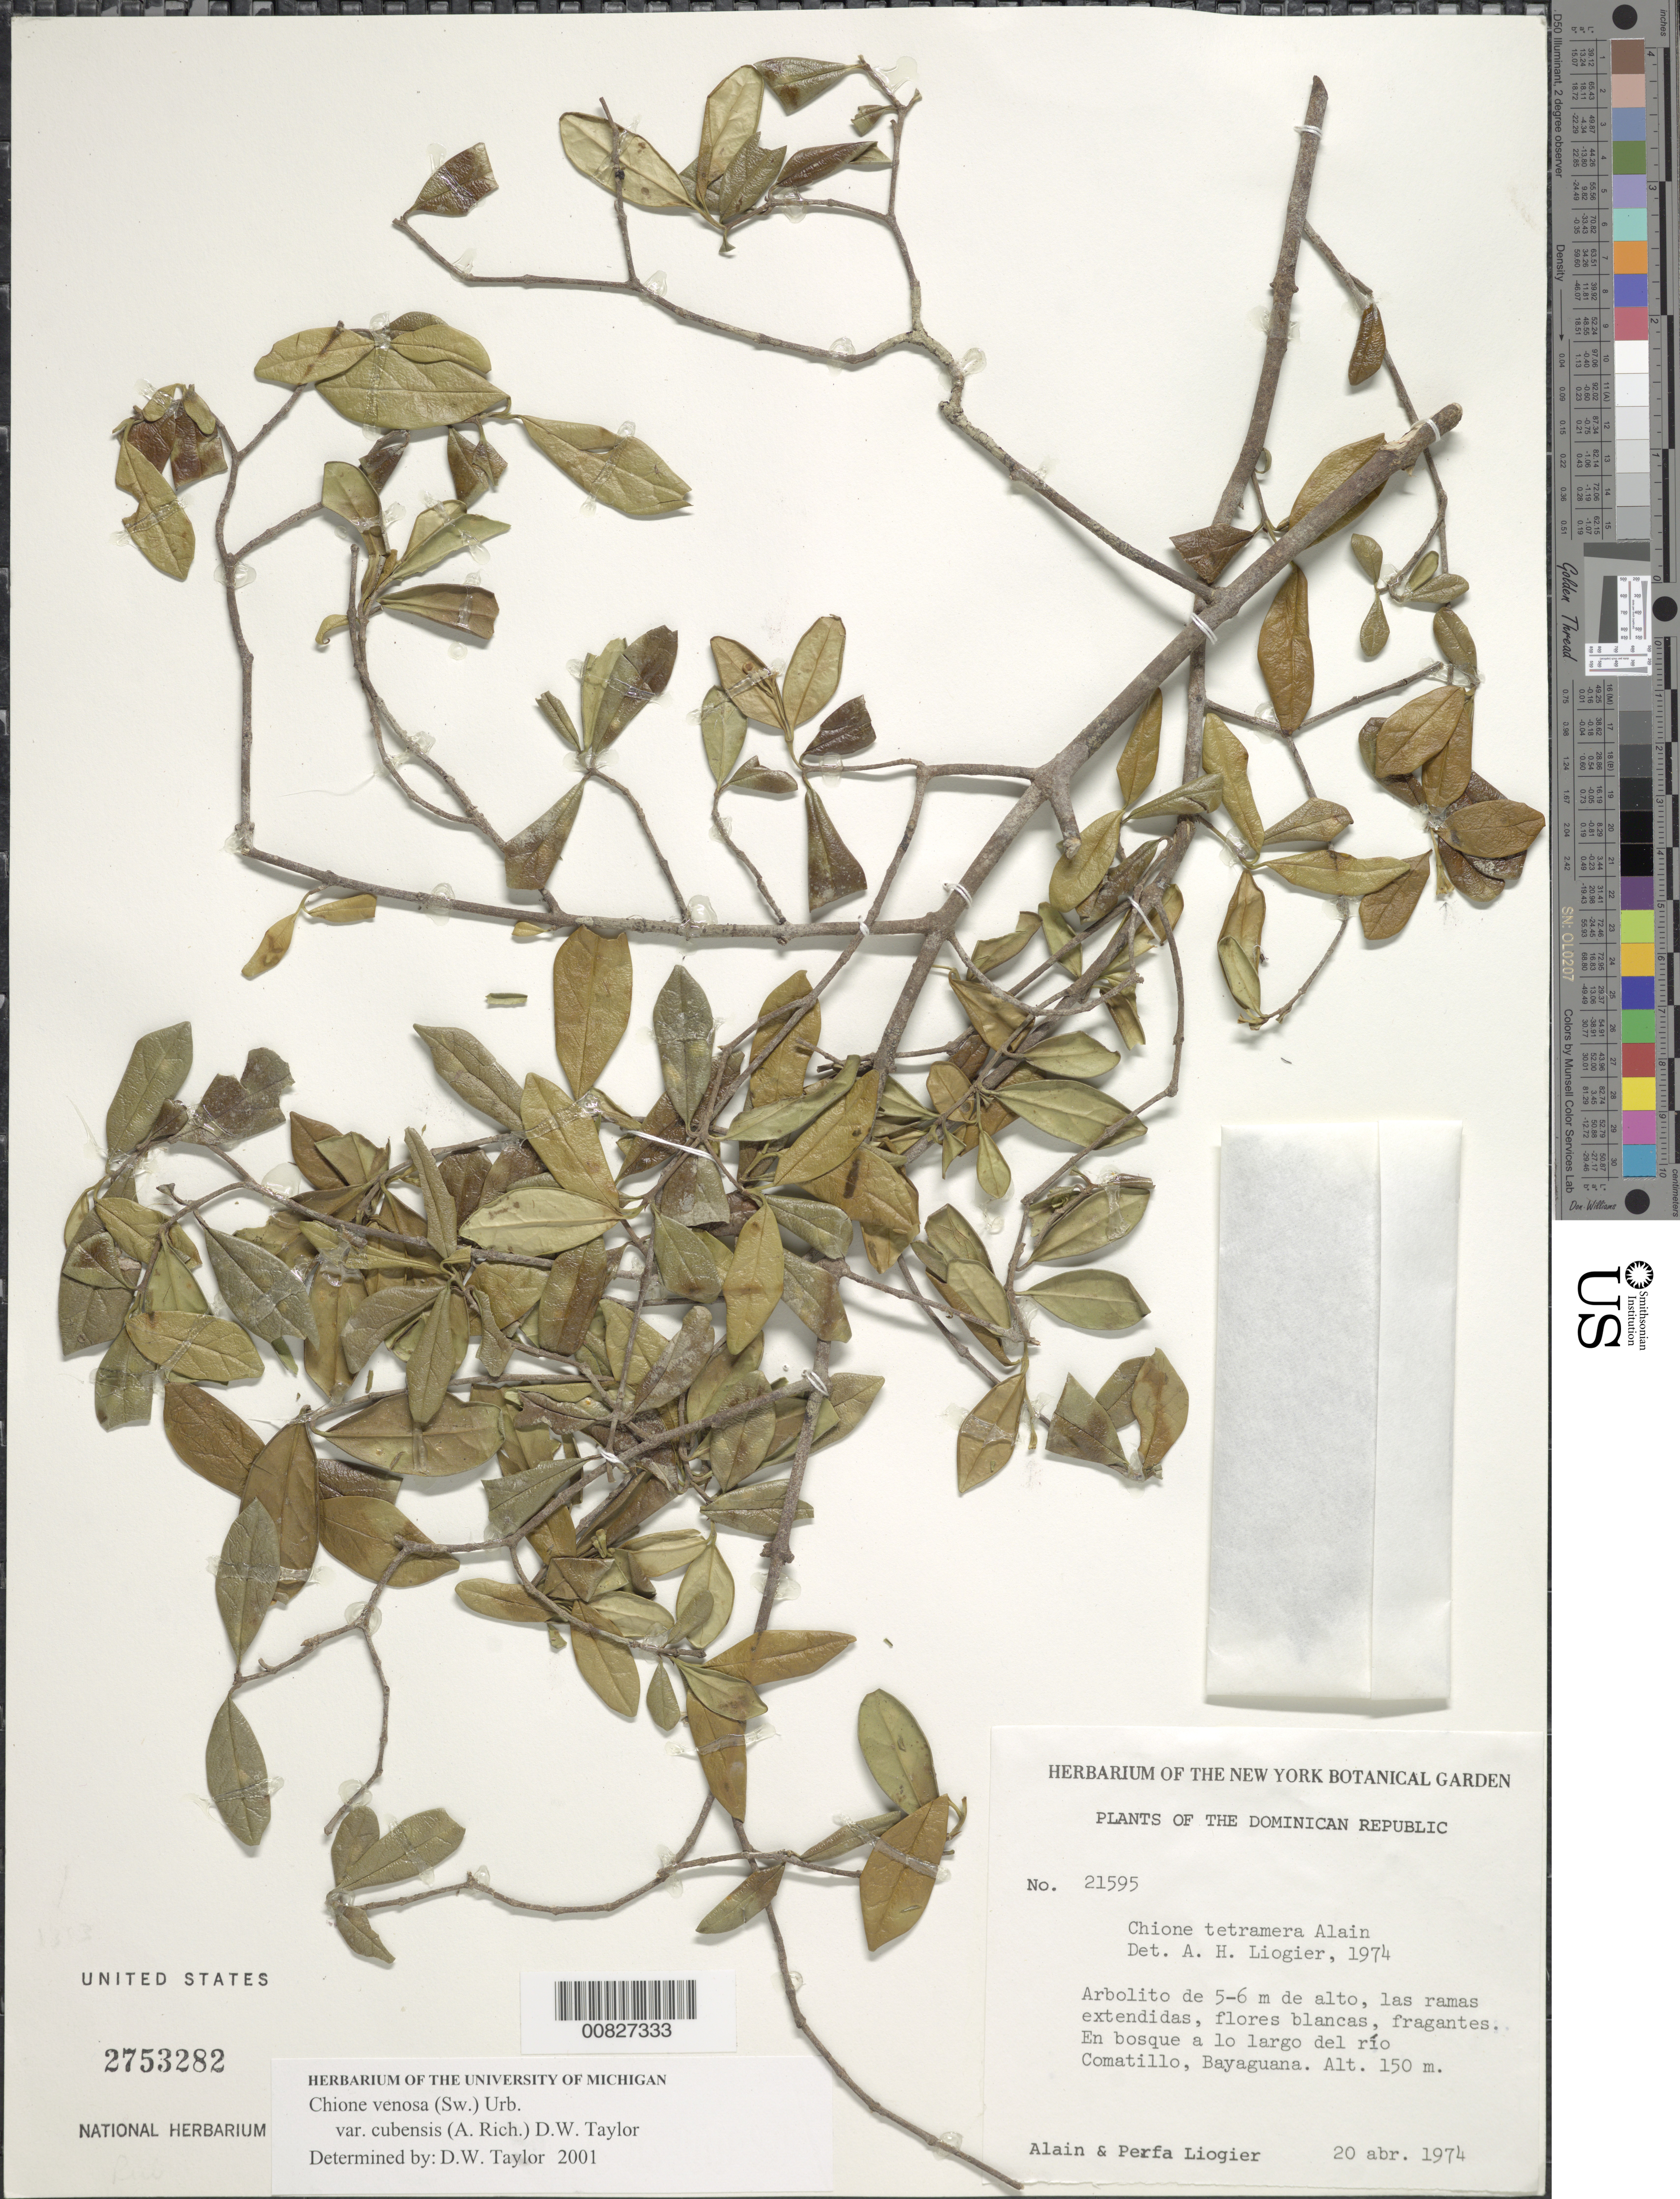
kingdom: Plantae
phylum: Tracheophyta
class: Magnoliopsida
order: Gentianales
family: Rubiaceae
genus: Chione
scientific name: Chione venosa var. cubensis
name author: (Sw.) Urb.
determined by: Taylor, D. W., (MICH), University of Michigan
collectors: A. H. Liogier & M. P. Liogier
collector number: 21595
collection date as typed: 20 Apr 1974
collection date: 1974-04-20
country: Dominican Republic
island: Hispaniola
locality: Río Comatillo, Bayaguana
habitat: En bosque a lo largo del río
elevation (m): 150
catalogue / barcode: US 2753282